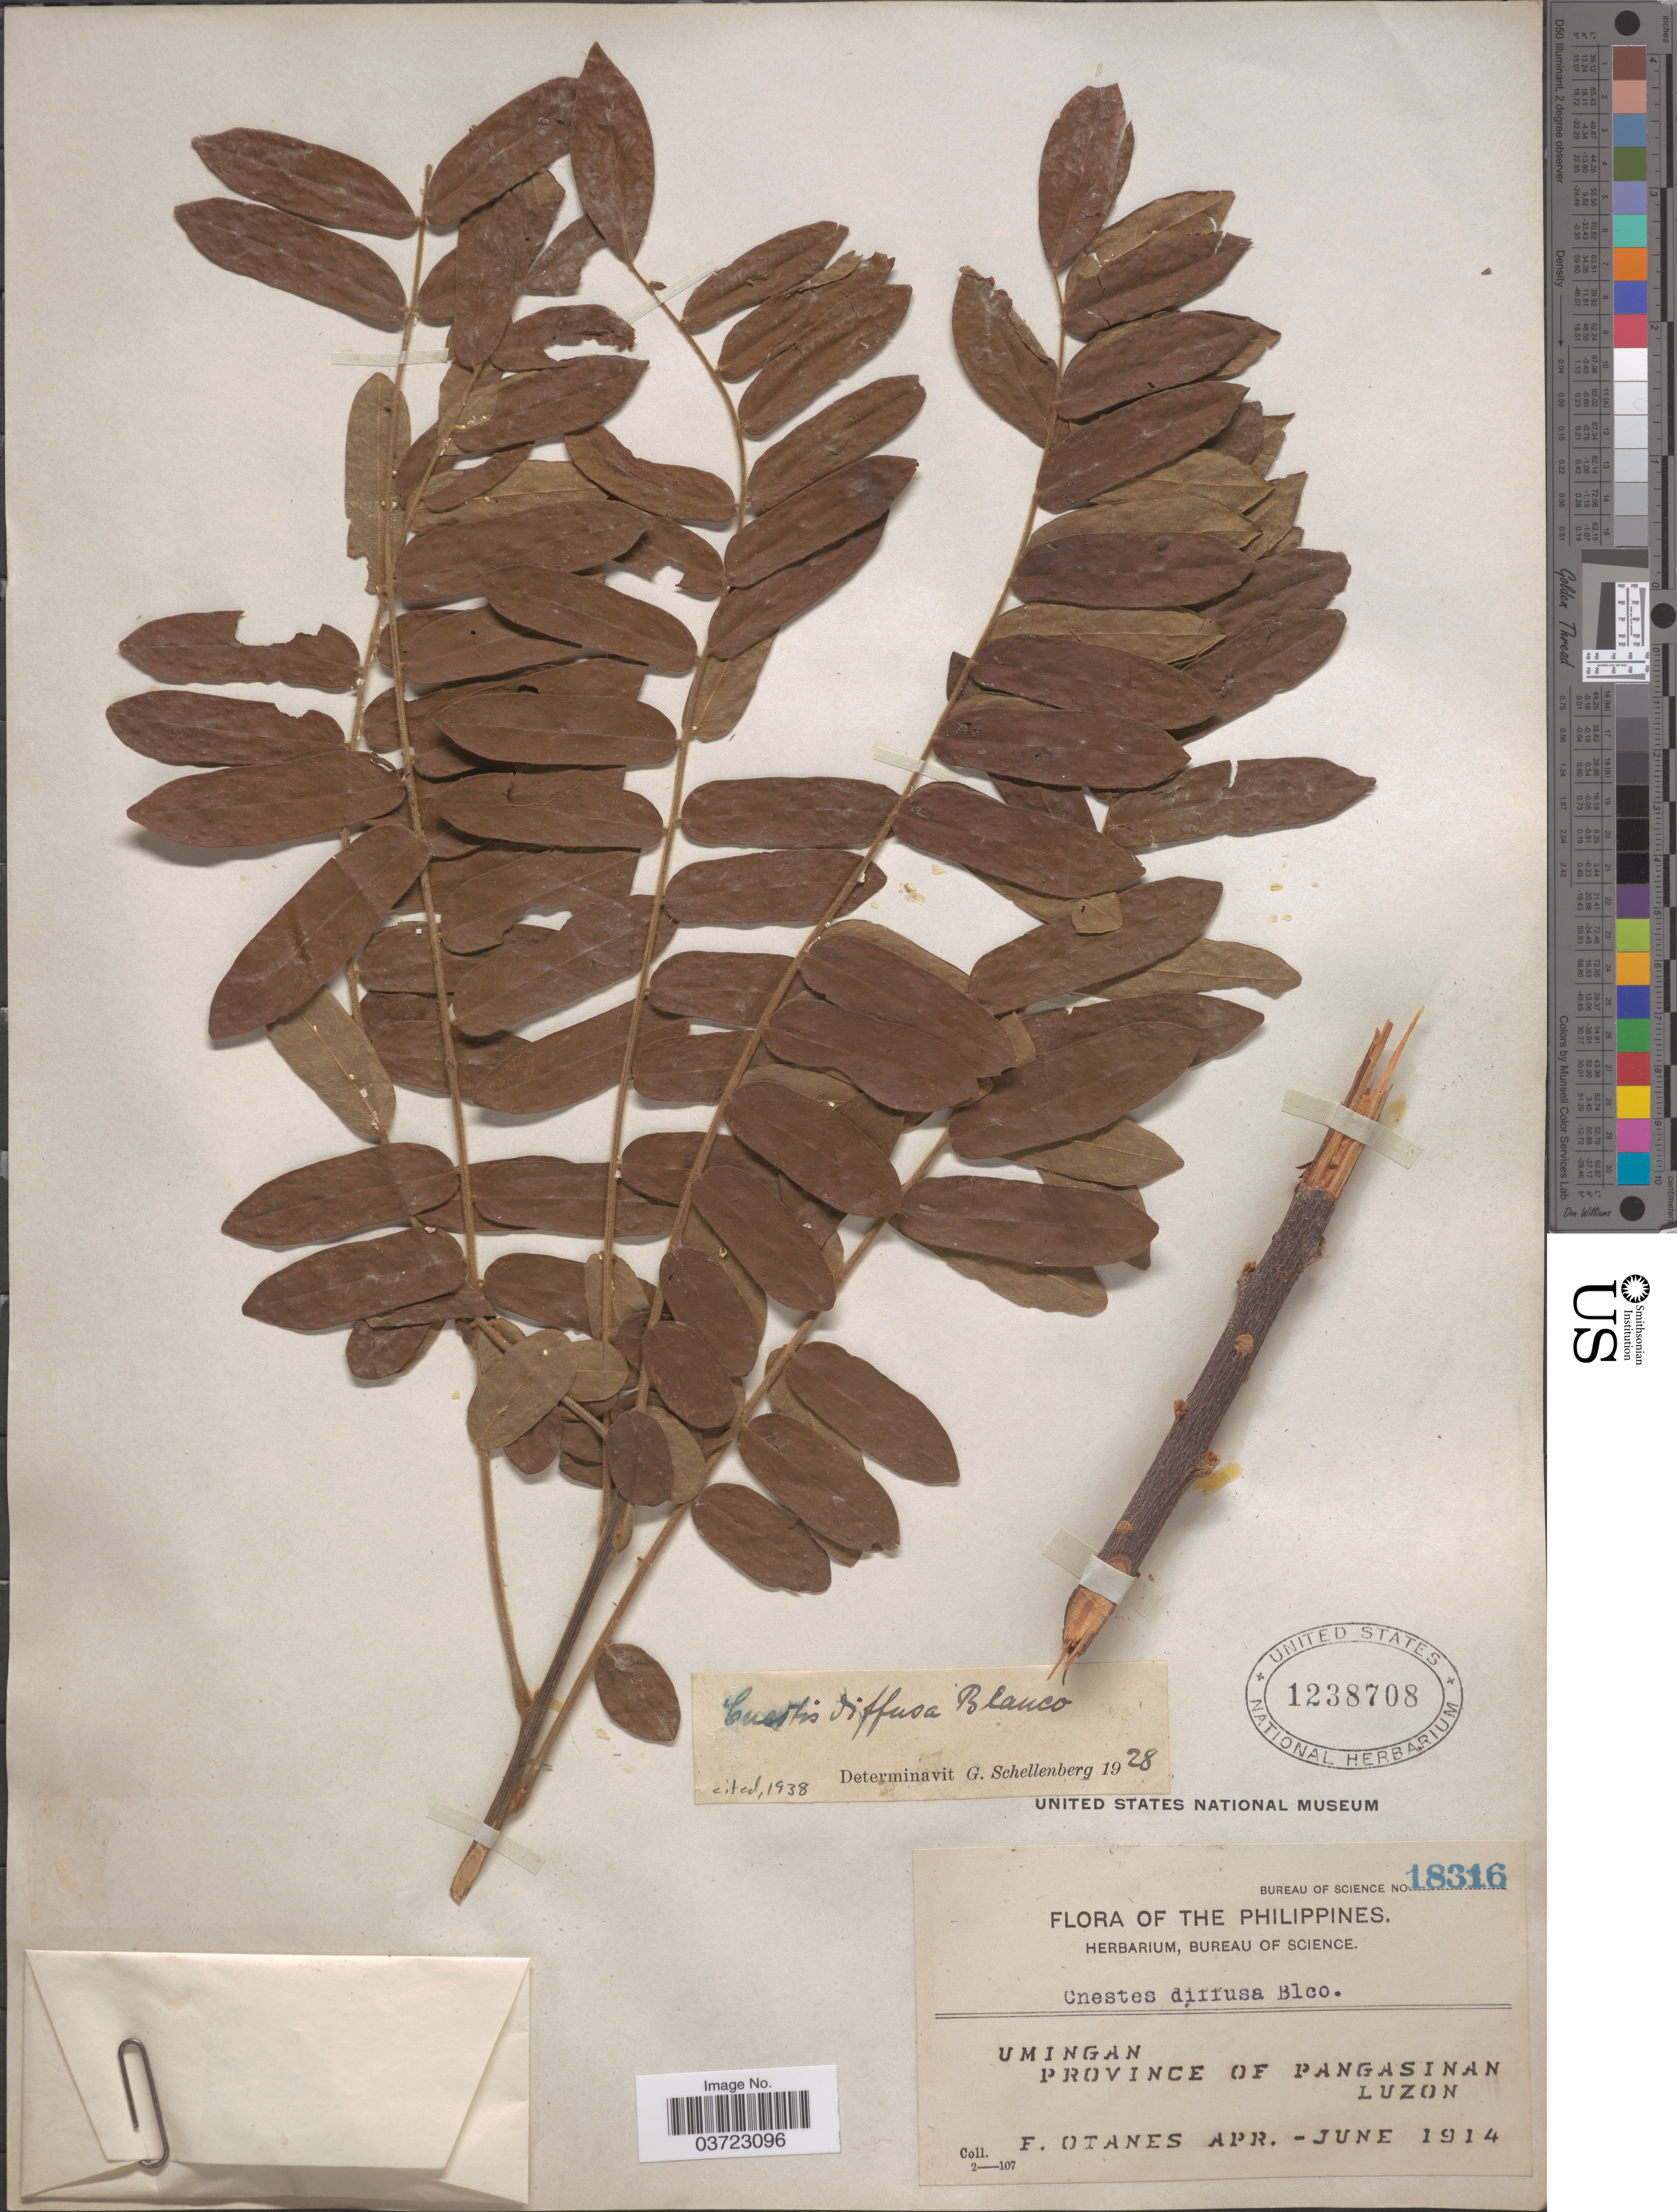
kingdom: Plantae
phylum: Tracheophyta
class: Magnoliopsida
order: Oxalidales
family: Connaraceae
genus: Cnestis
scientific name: Cnestis palala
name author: (Lour.) Merr.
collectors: F. Q. Otanes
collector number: Bureau of Science 18316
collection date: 1914-04/1914-06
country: Philippines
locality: Umingan. Province of Pangasinan. Luzon.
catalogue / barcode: US 1238708